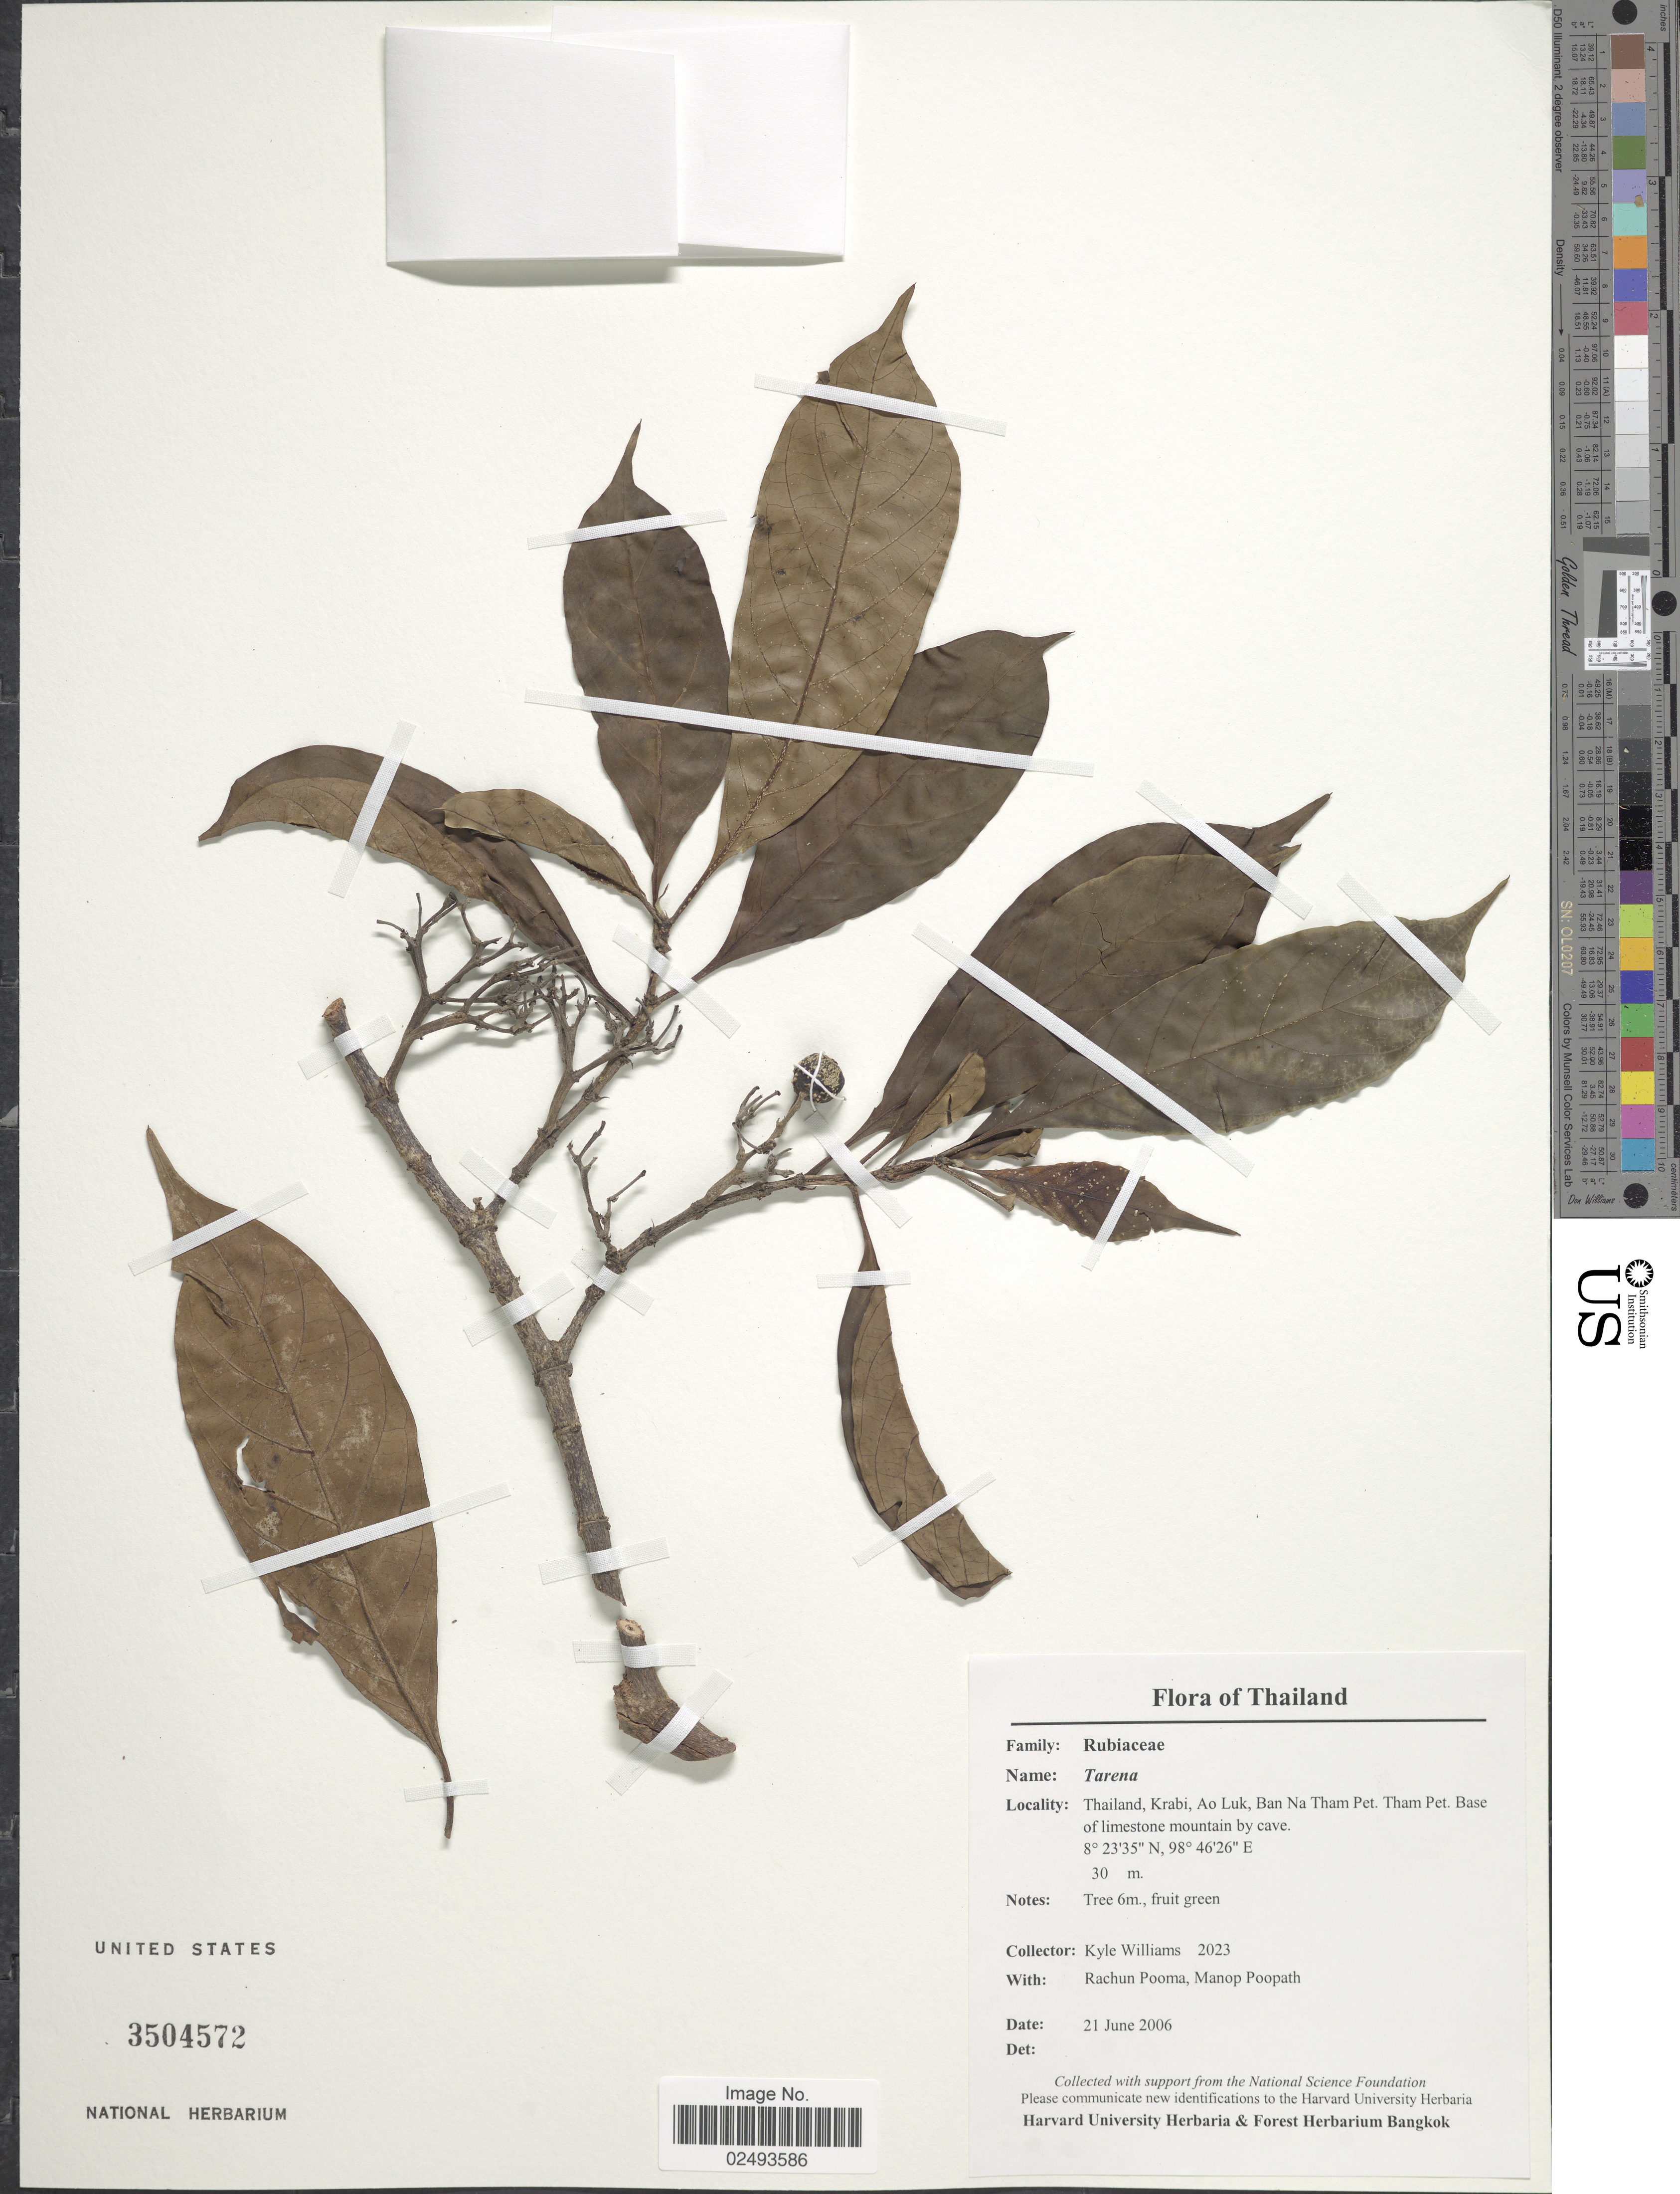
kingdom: Plantae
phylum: Tracheophyta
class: Magnoliopsida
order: Gentianales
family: Rubiaceae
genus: Tarenna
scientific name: Tarenna sp.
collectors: K. J. Williams, R. Pooma & M. Poopath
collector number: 2023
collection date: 2006-06-21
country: Thailand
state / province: Krabi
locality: Krabil, Ao Luk, Ban Na Tham Pet, Tham Pet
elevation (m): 30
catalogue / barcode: US 3504572